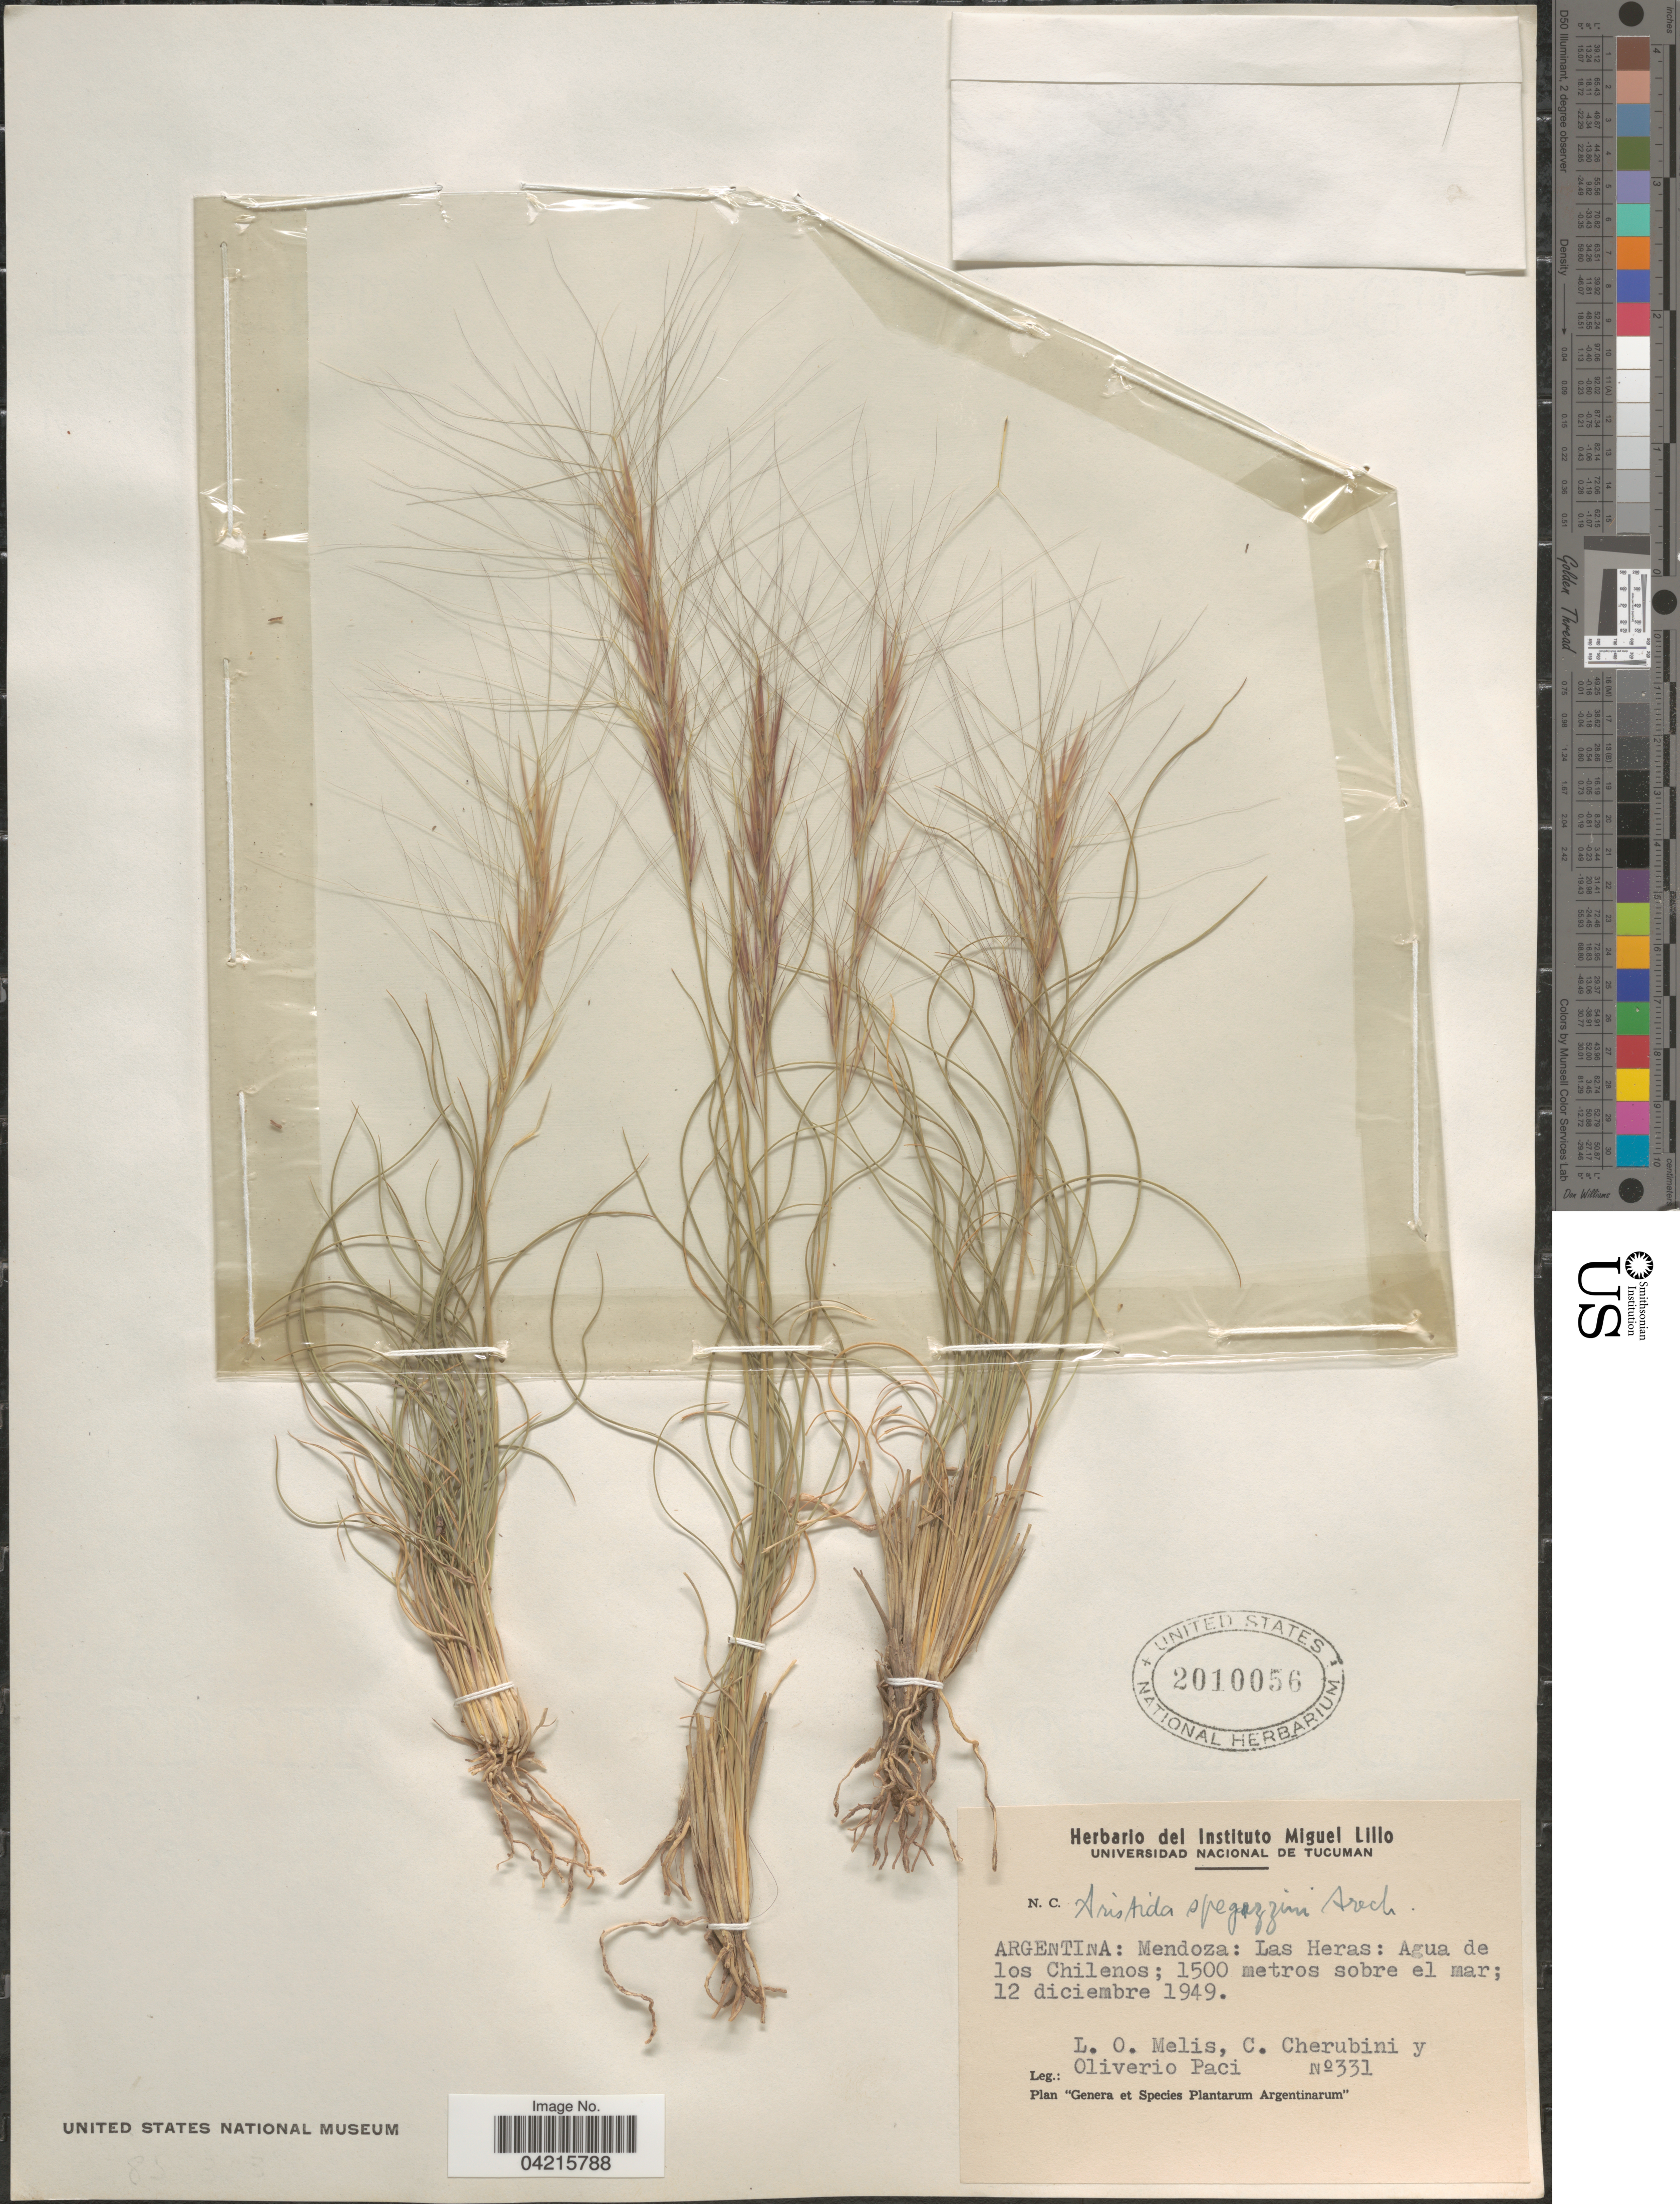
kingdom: Plantae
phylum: Tracheophyta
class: Liliopsida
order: Poales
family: Poaceae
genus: Aristida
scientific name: Aristida spegazzinii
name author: Arechav.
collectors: L. Melis, C. Cherubini & O. Paci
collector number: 331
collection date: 1949-12-12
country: Argentina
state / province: Mendoza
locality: Las Heras: Agua de los Chilenos.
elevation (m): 1500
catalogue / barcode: US 2010056